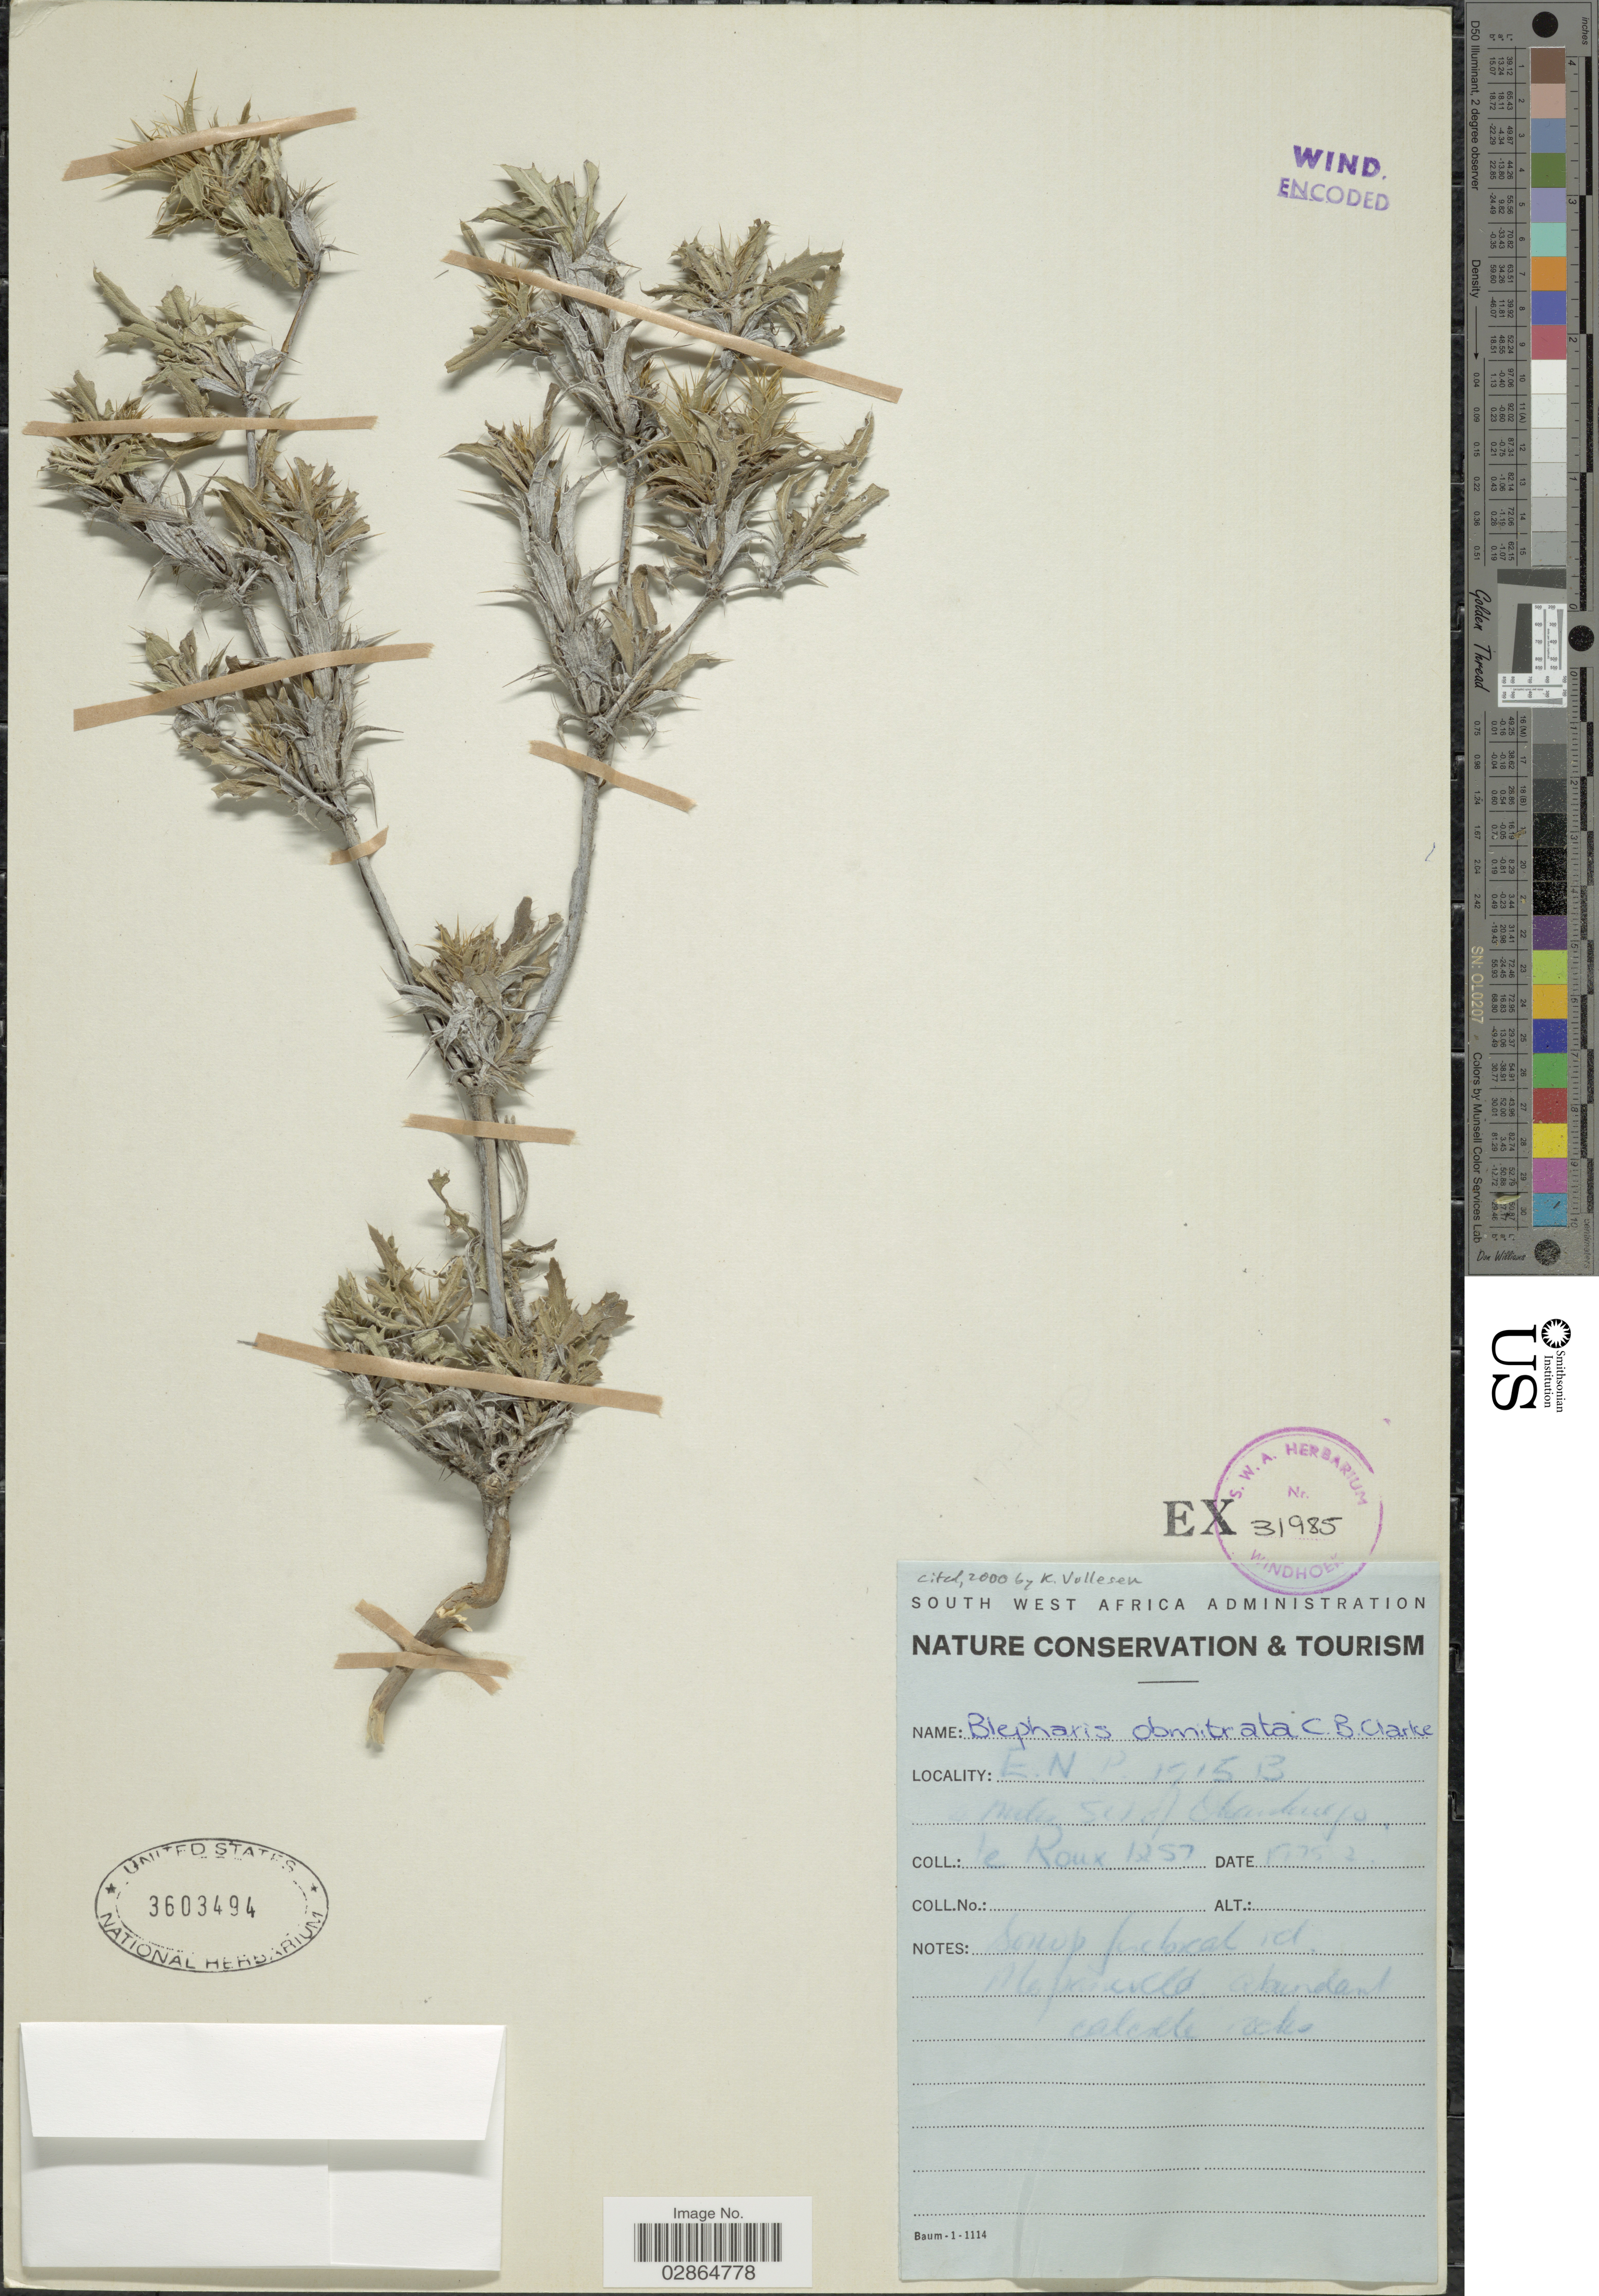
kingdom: Plantae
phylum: Tracheophyta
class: Magnoliopsida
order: Lamiales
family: Acanthaceae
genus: Blepharis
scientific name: Blepharis obmitrata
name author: C.B. Clarke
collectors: -. le Roux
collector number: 1257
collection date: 1975-02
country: Namibia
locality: South West Africa, E.N.P. 1915, 13 miles SW of Okaukuejo.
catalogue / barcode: US 3603494